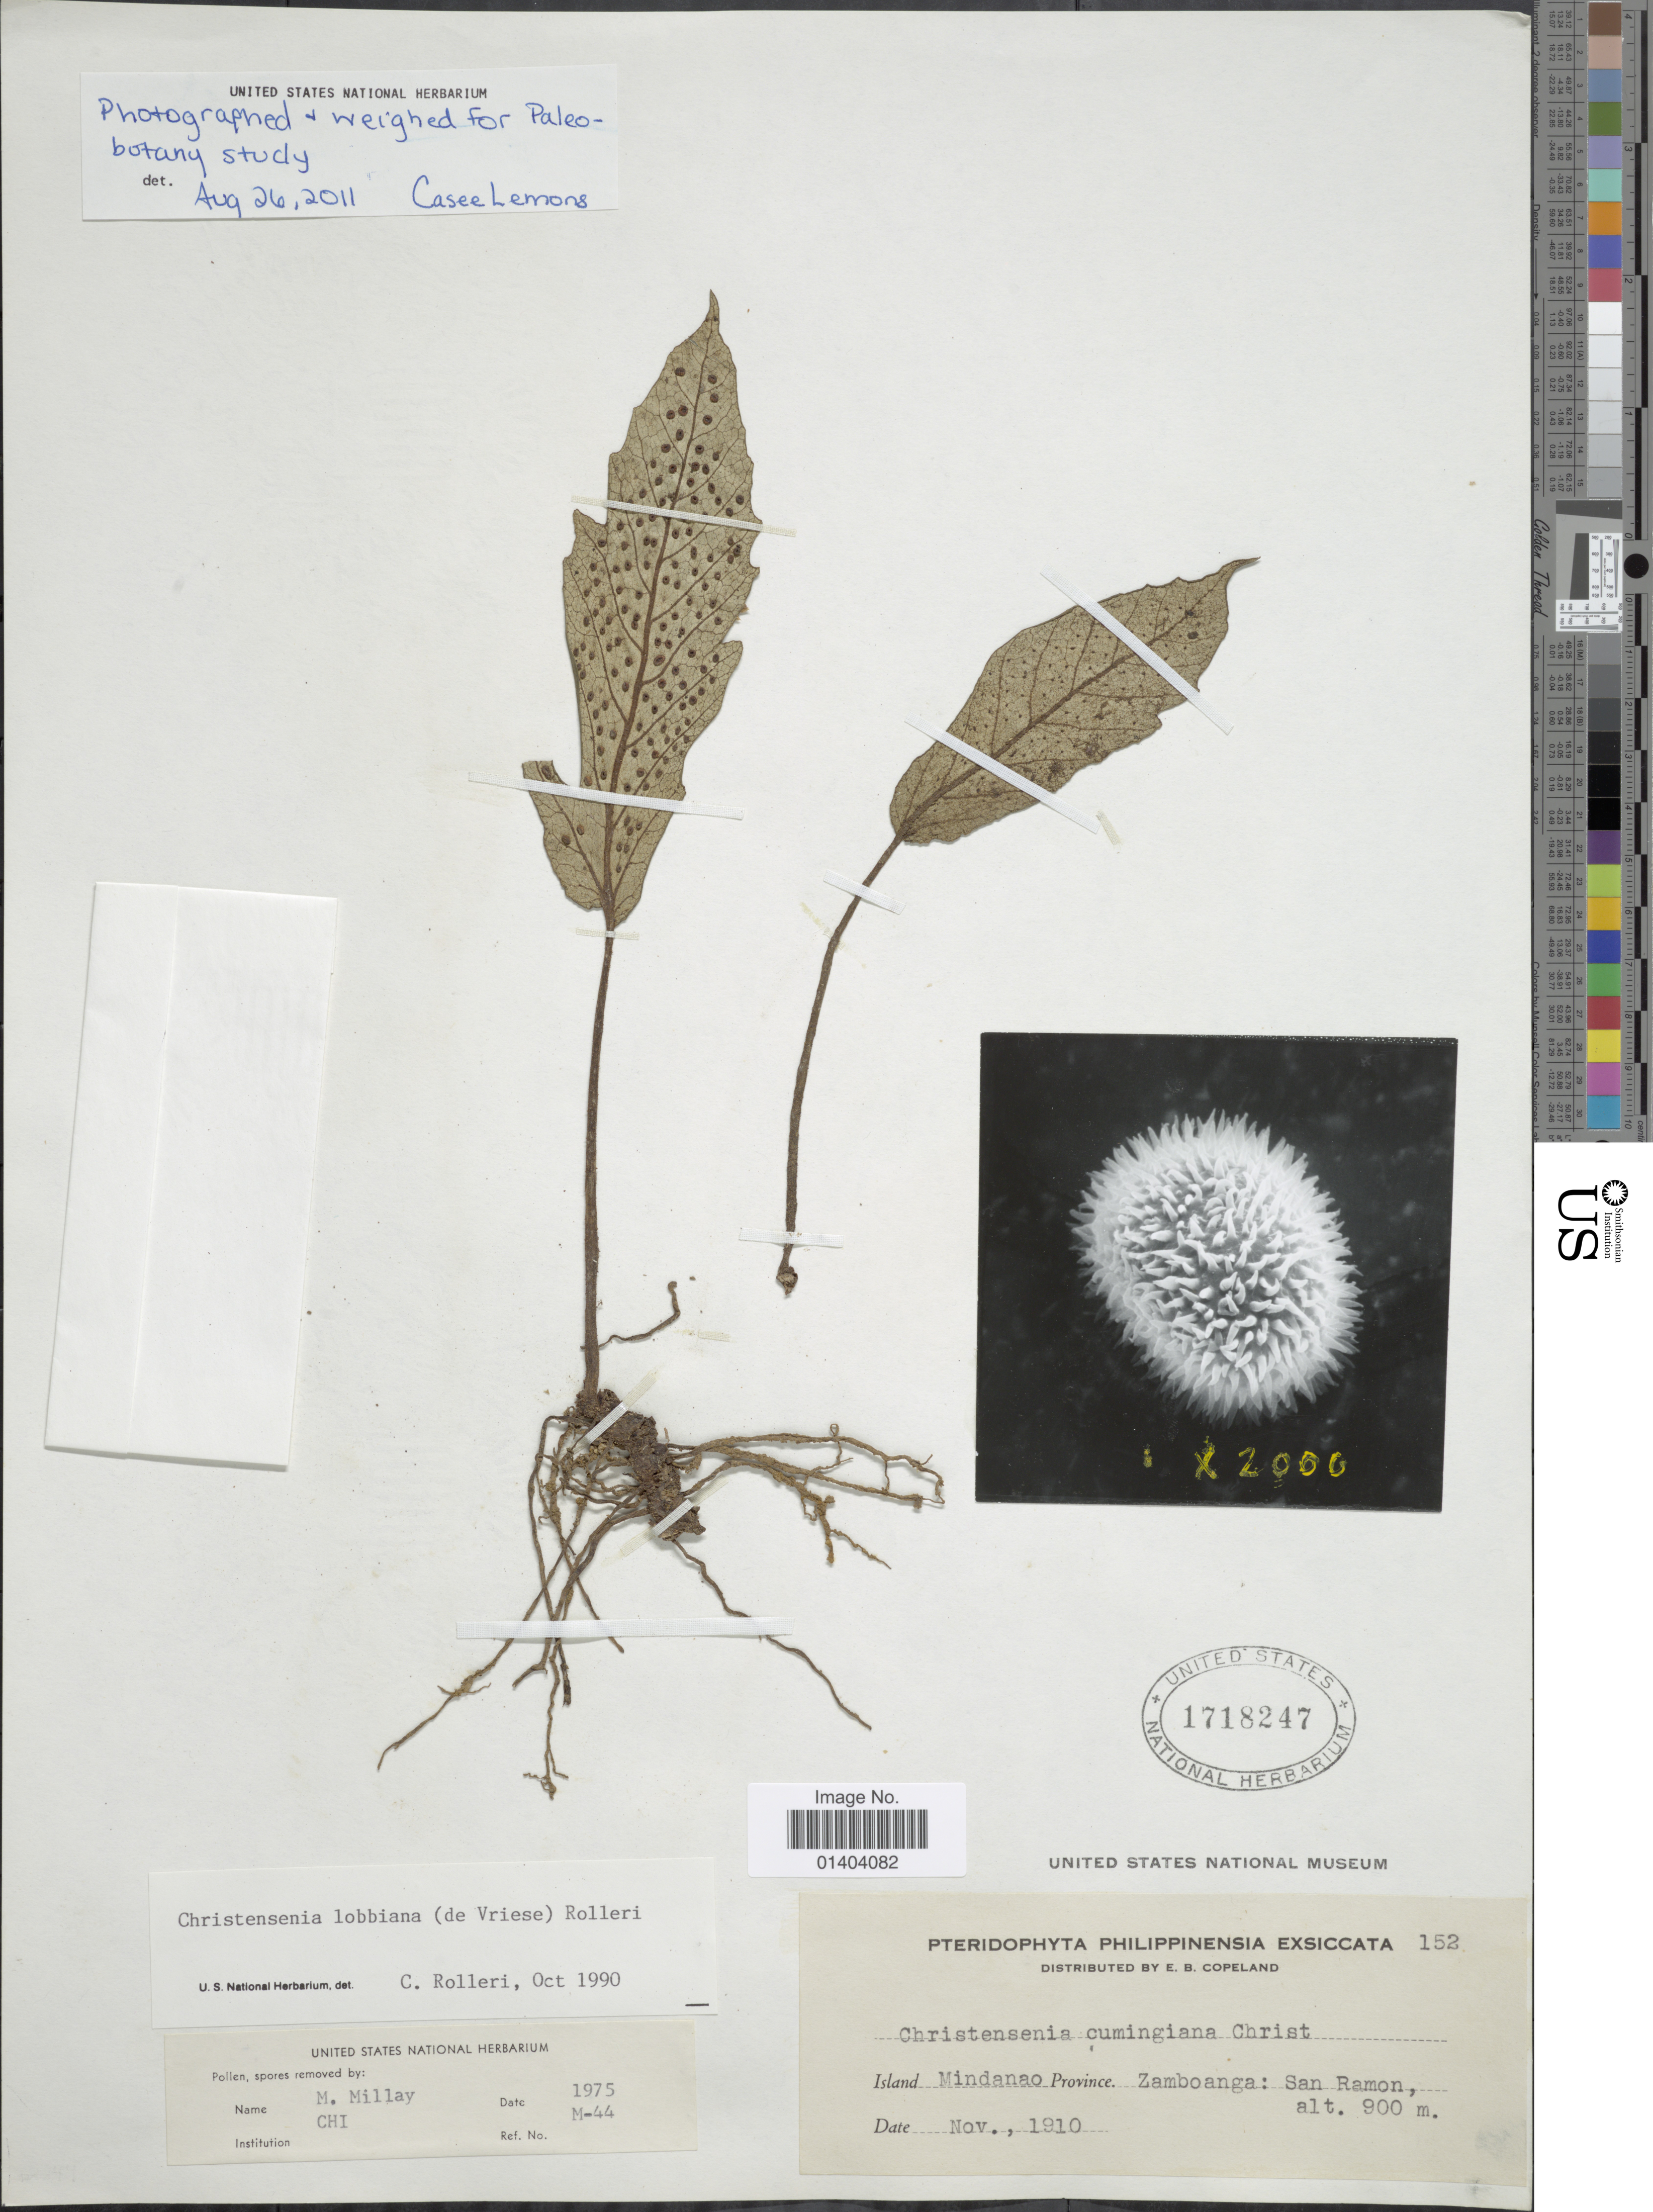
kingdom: Plantae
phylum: Tracheophyta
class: Polypodiopsida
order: Marattiales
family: Marattiaceae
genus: Christensenia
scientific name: Christensenia lobbiana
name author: (de Vriese) Rolleri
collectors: E. B. Copeland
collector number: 152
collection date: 1910-11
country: Philippines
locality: Island Mindanao province Zamboanga: San Ramon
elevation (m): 900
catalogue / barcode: US 1718247